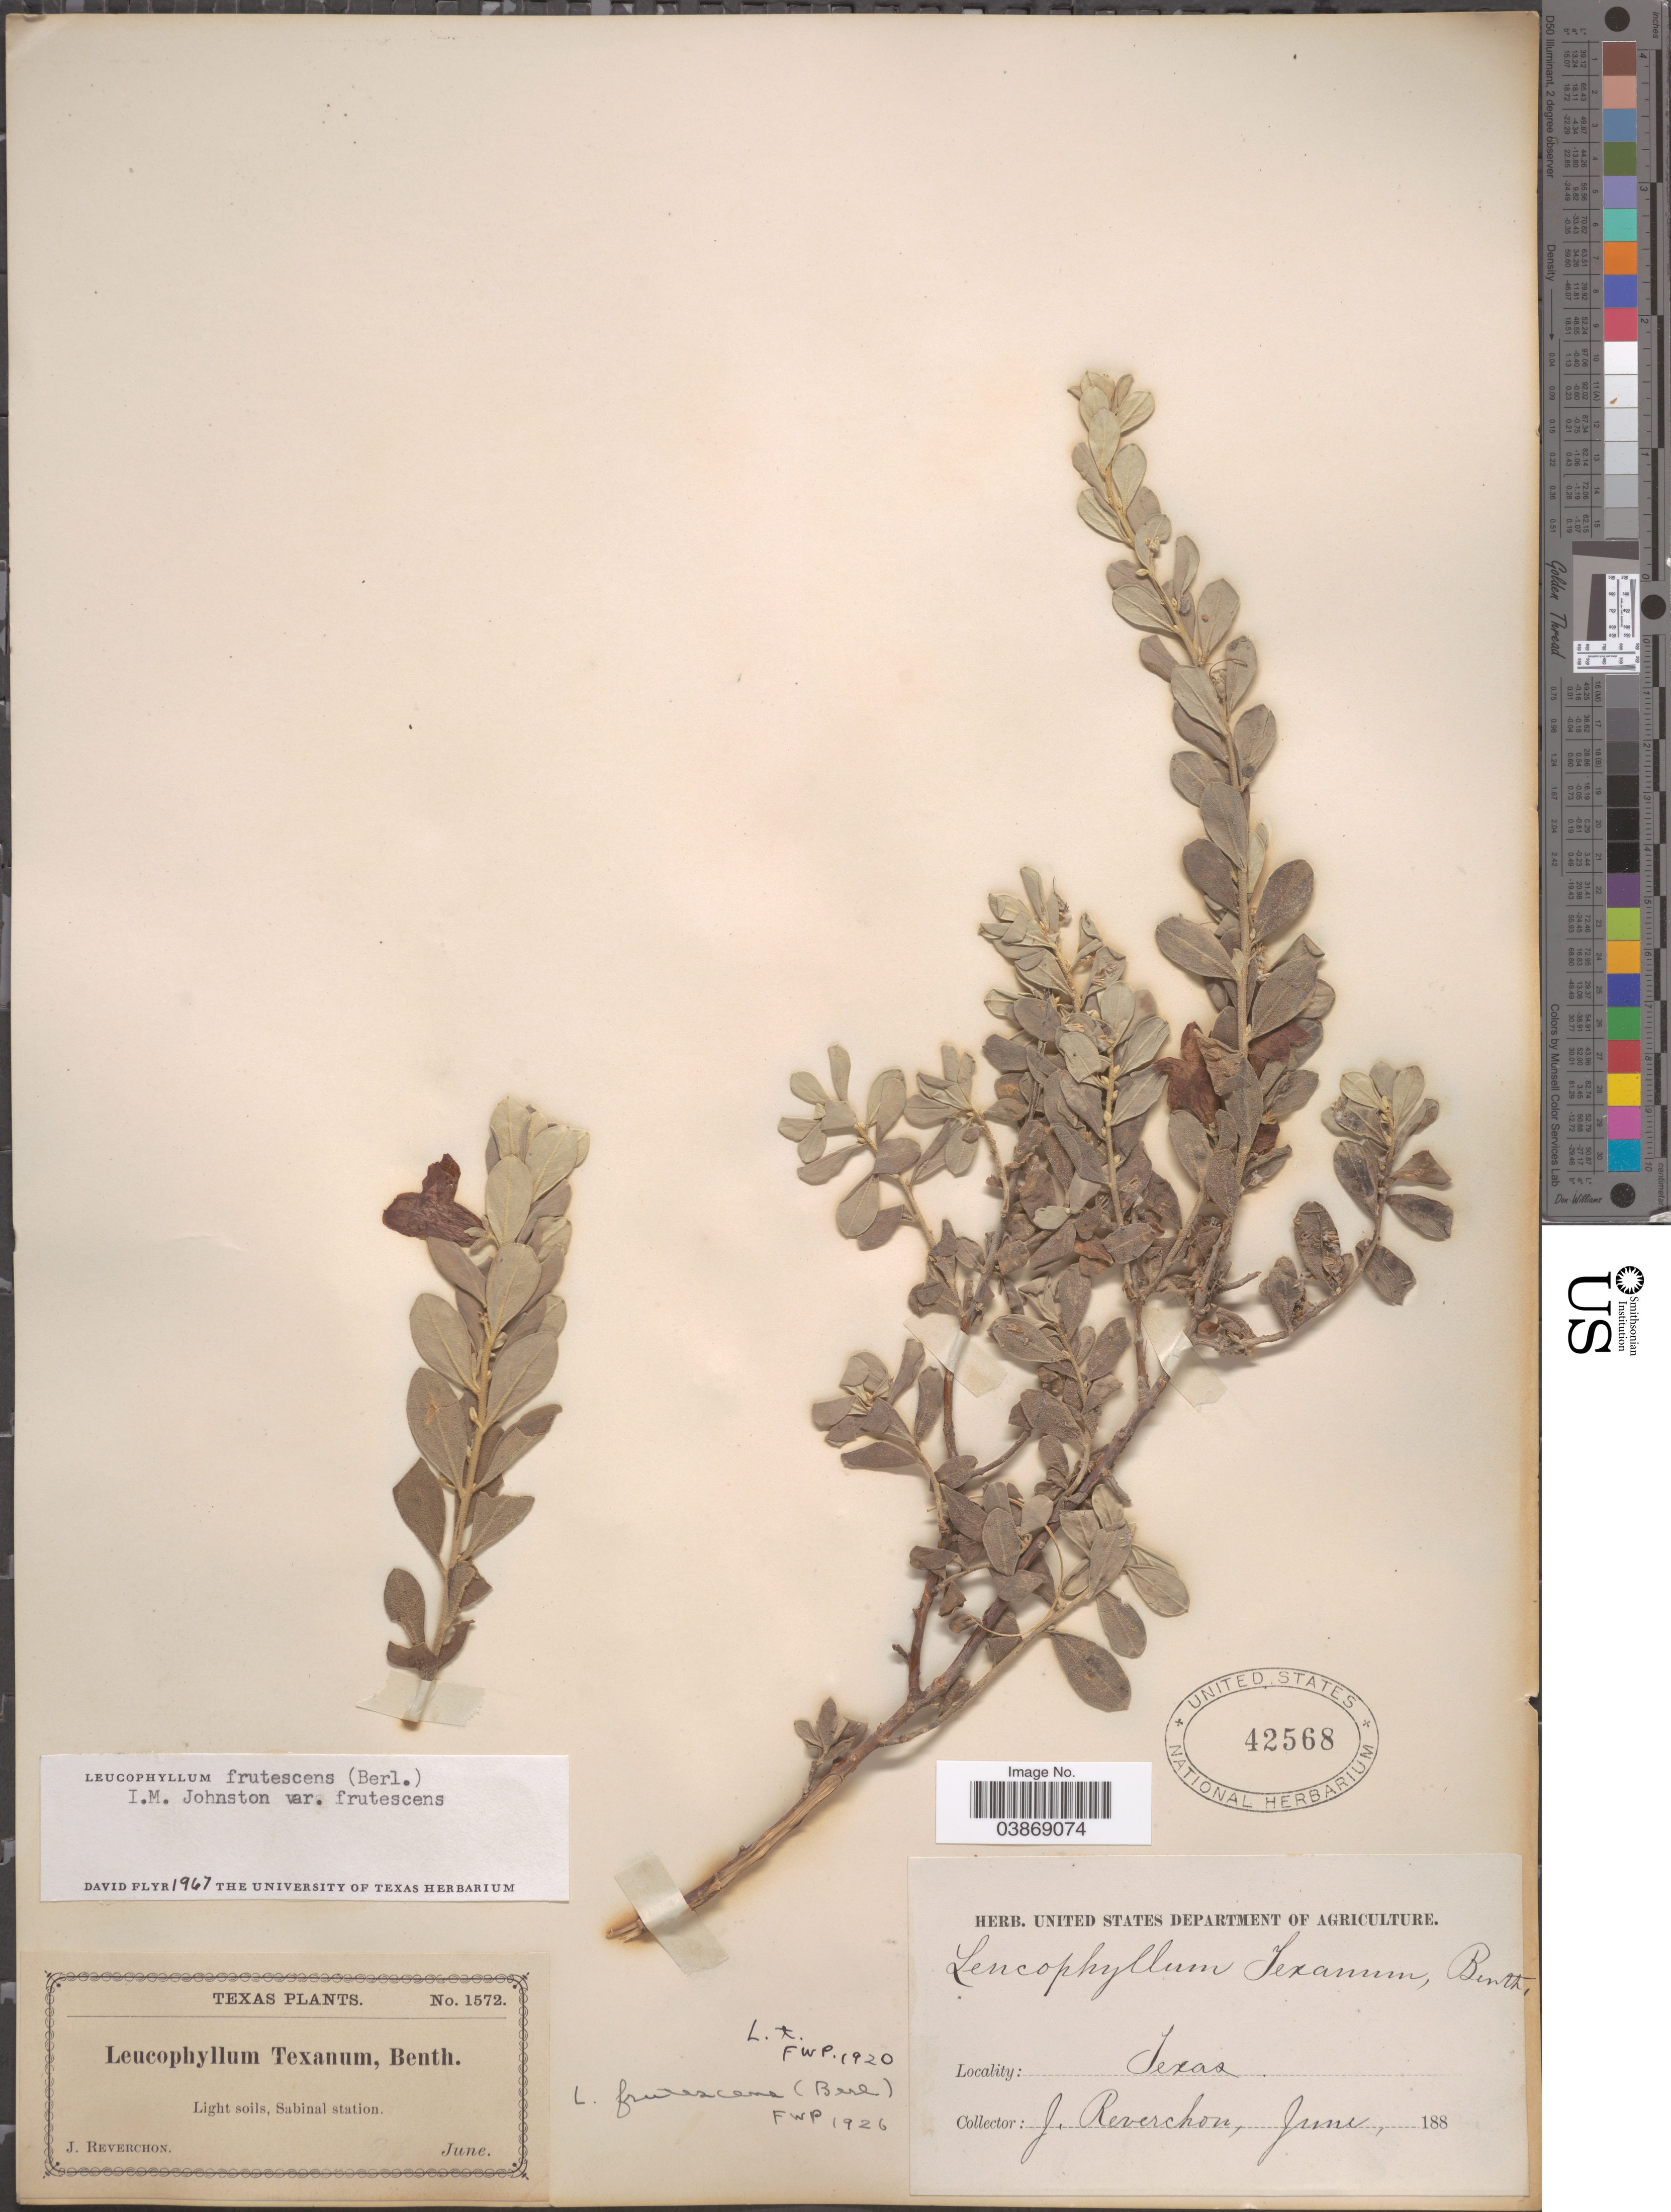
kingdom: Plantae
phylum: Tracheophyta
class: Magnoliopsida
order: Lamiales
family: Scrophulariaceae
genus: Leucophyllum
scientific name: Leucophyllum frutescens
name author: (Berland.) I.M. Johnst.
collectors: J. Reverchon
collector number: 1572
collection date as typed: June 188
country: United States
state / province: Texas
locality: Light soils, Sabinal station.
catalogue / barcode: US 42568